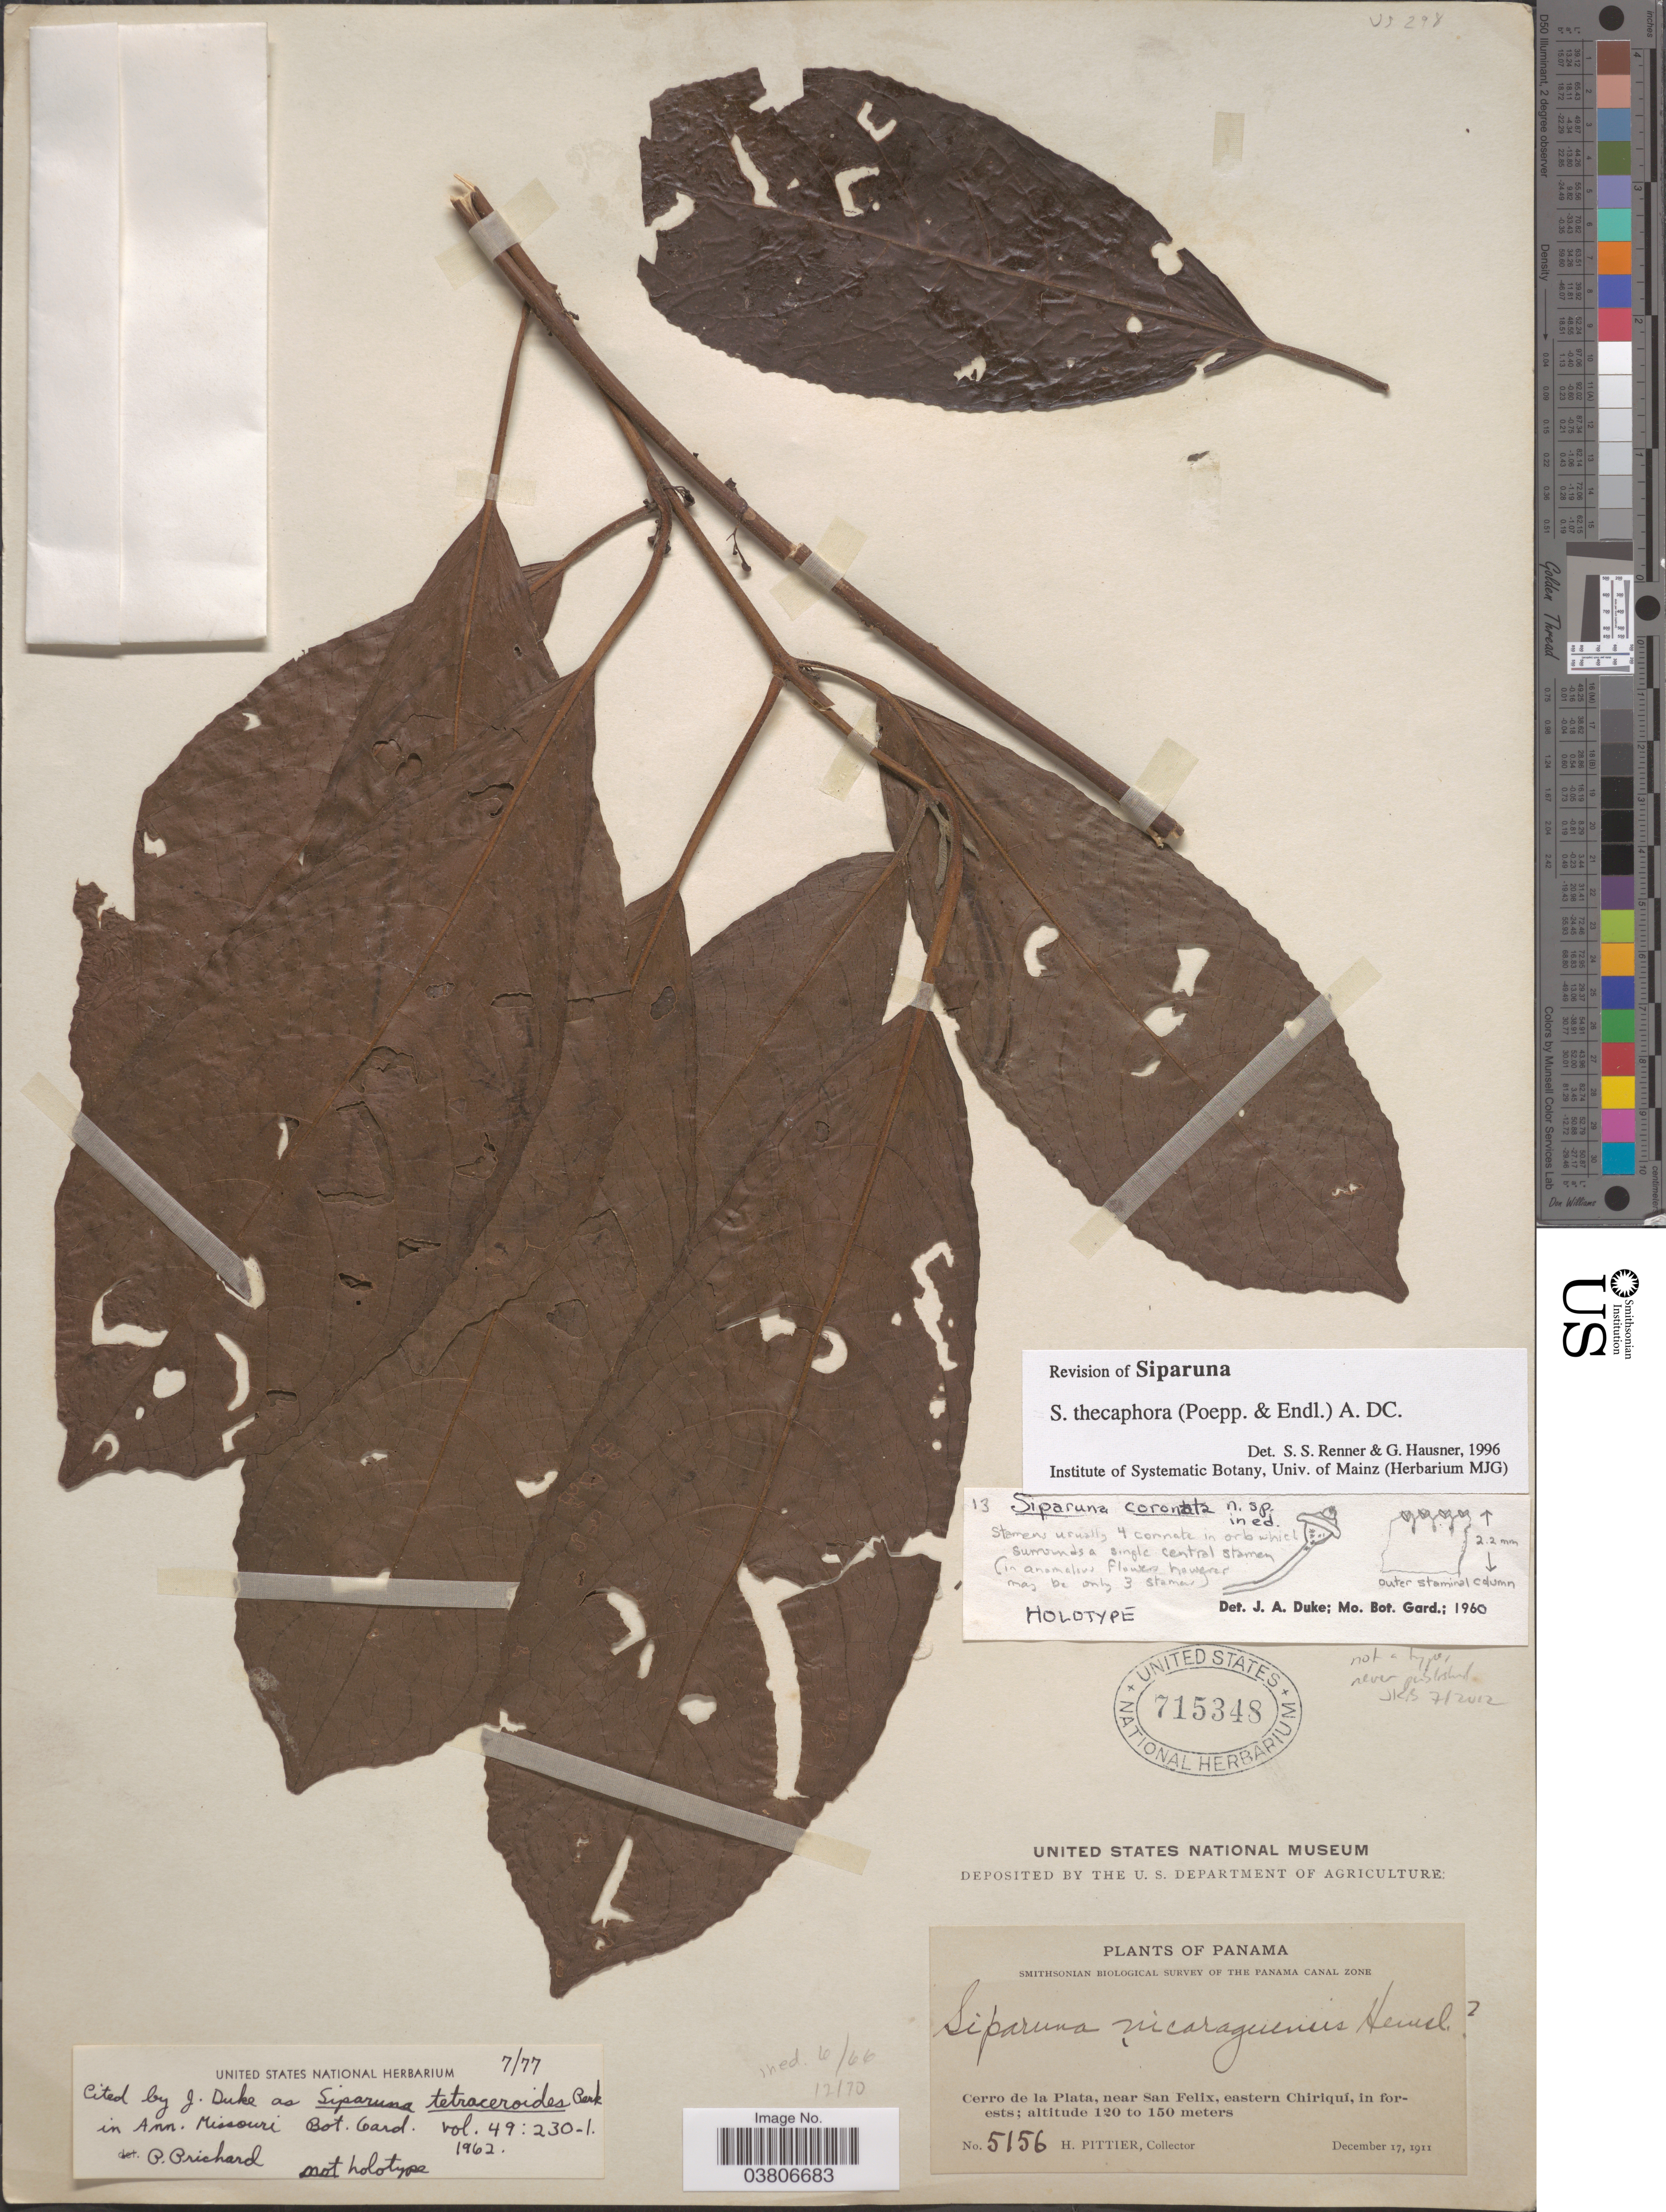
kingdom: Plantae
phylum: Tracheophyta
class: Magnoliopsida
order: Laurales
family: Siparunaceae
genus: Siparuna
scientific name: Siparuna thecaphora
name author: (Poepp. & Endl.) A. DC.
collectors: H. F. Pittier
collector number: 5156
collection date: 1911-12-17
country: Panama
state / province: Chiriqui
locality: Cerro de la Plata, near San Felix, eastern Chiriqui.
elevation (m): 120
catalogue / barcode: US 715348